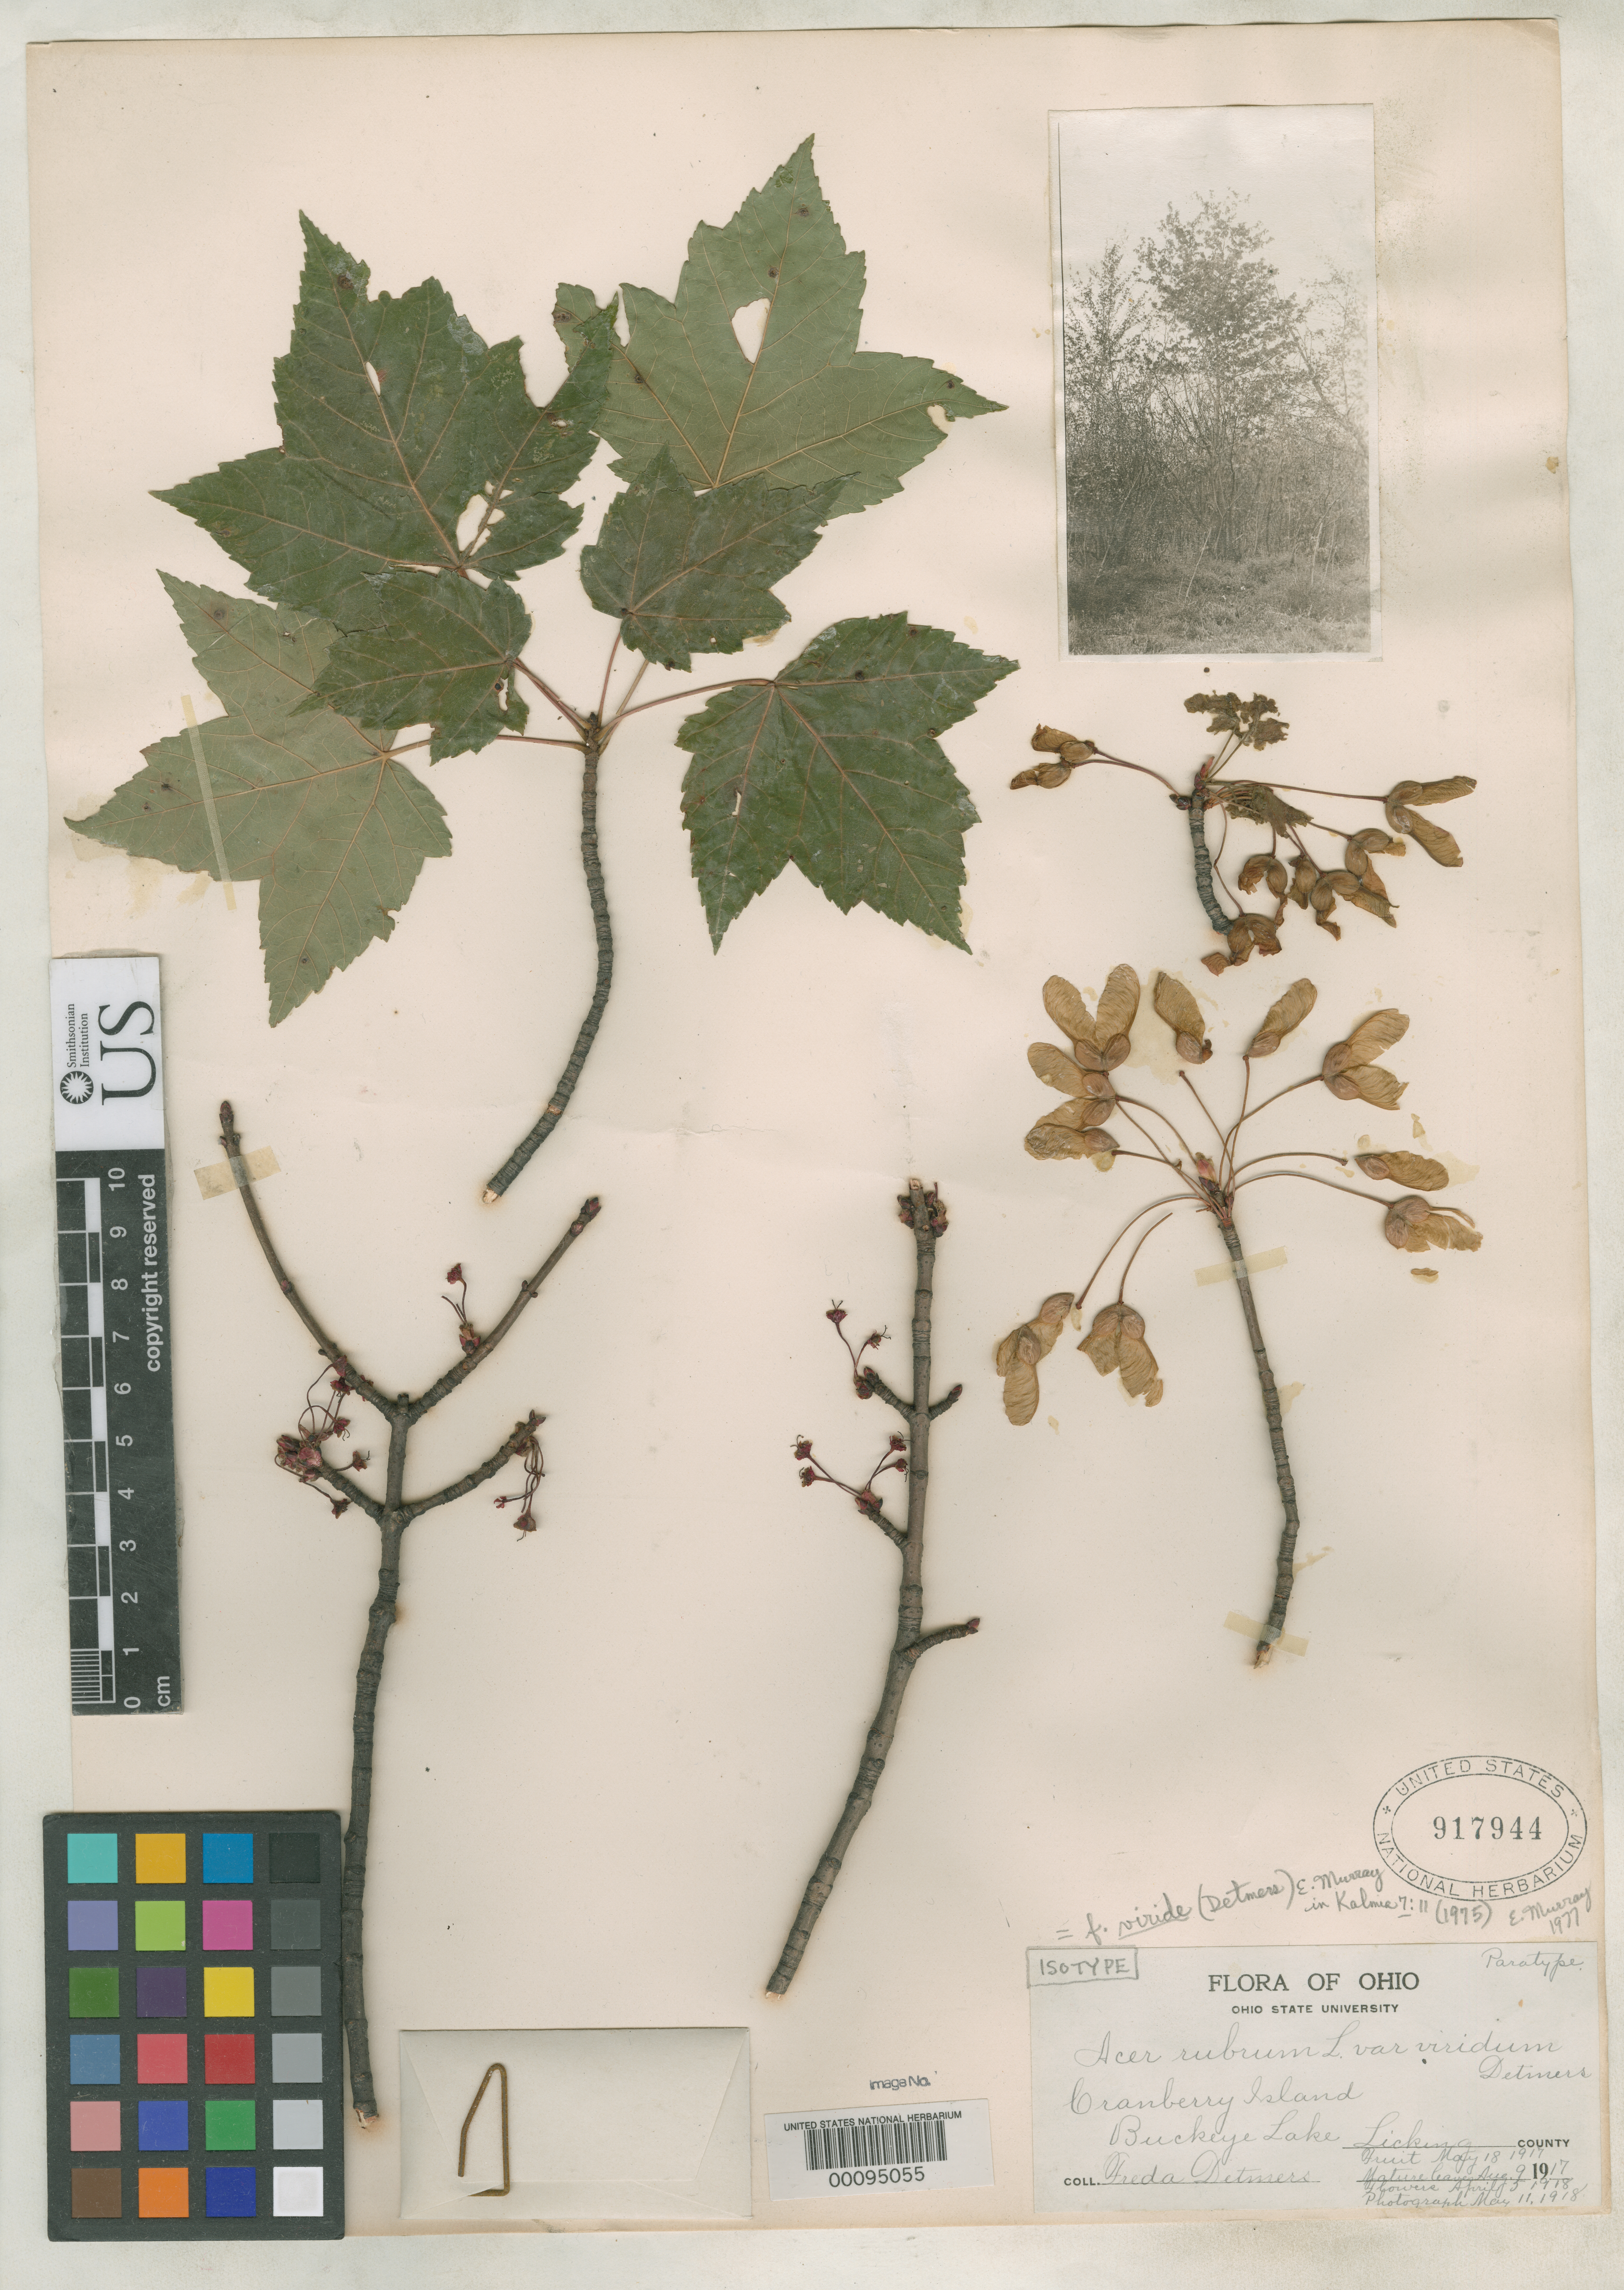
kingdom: Plantae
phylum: Tracheophyta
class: Magnoliopsida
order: Sapindales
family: Sapindaceae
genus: Acer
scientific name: Acer rubrum var. viride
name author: Detmers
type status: Isotype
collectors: F. Detmers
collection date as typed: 1917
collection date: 1917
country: United States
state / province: Ohio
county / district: Licking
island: Cranberry Island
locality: Buckeye Lake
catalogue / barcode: US 917944